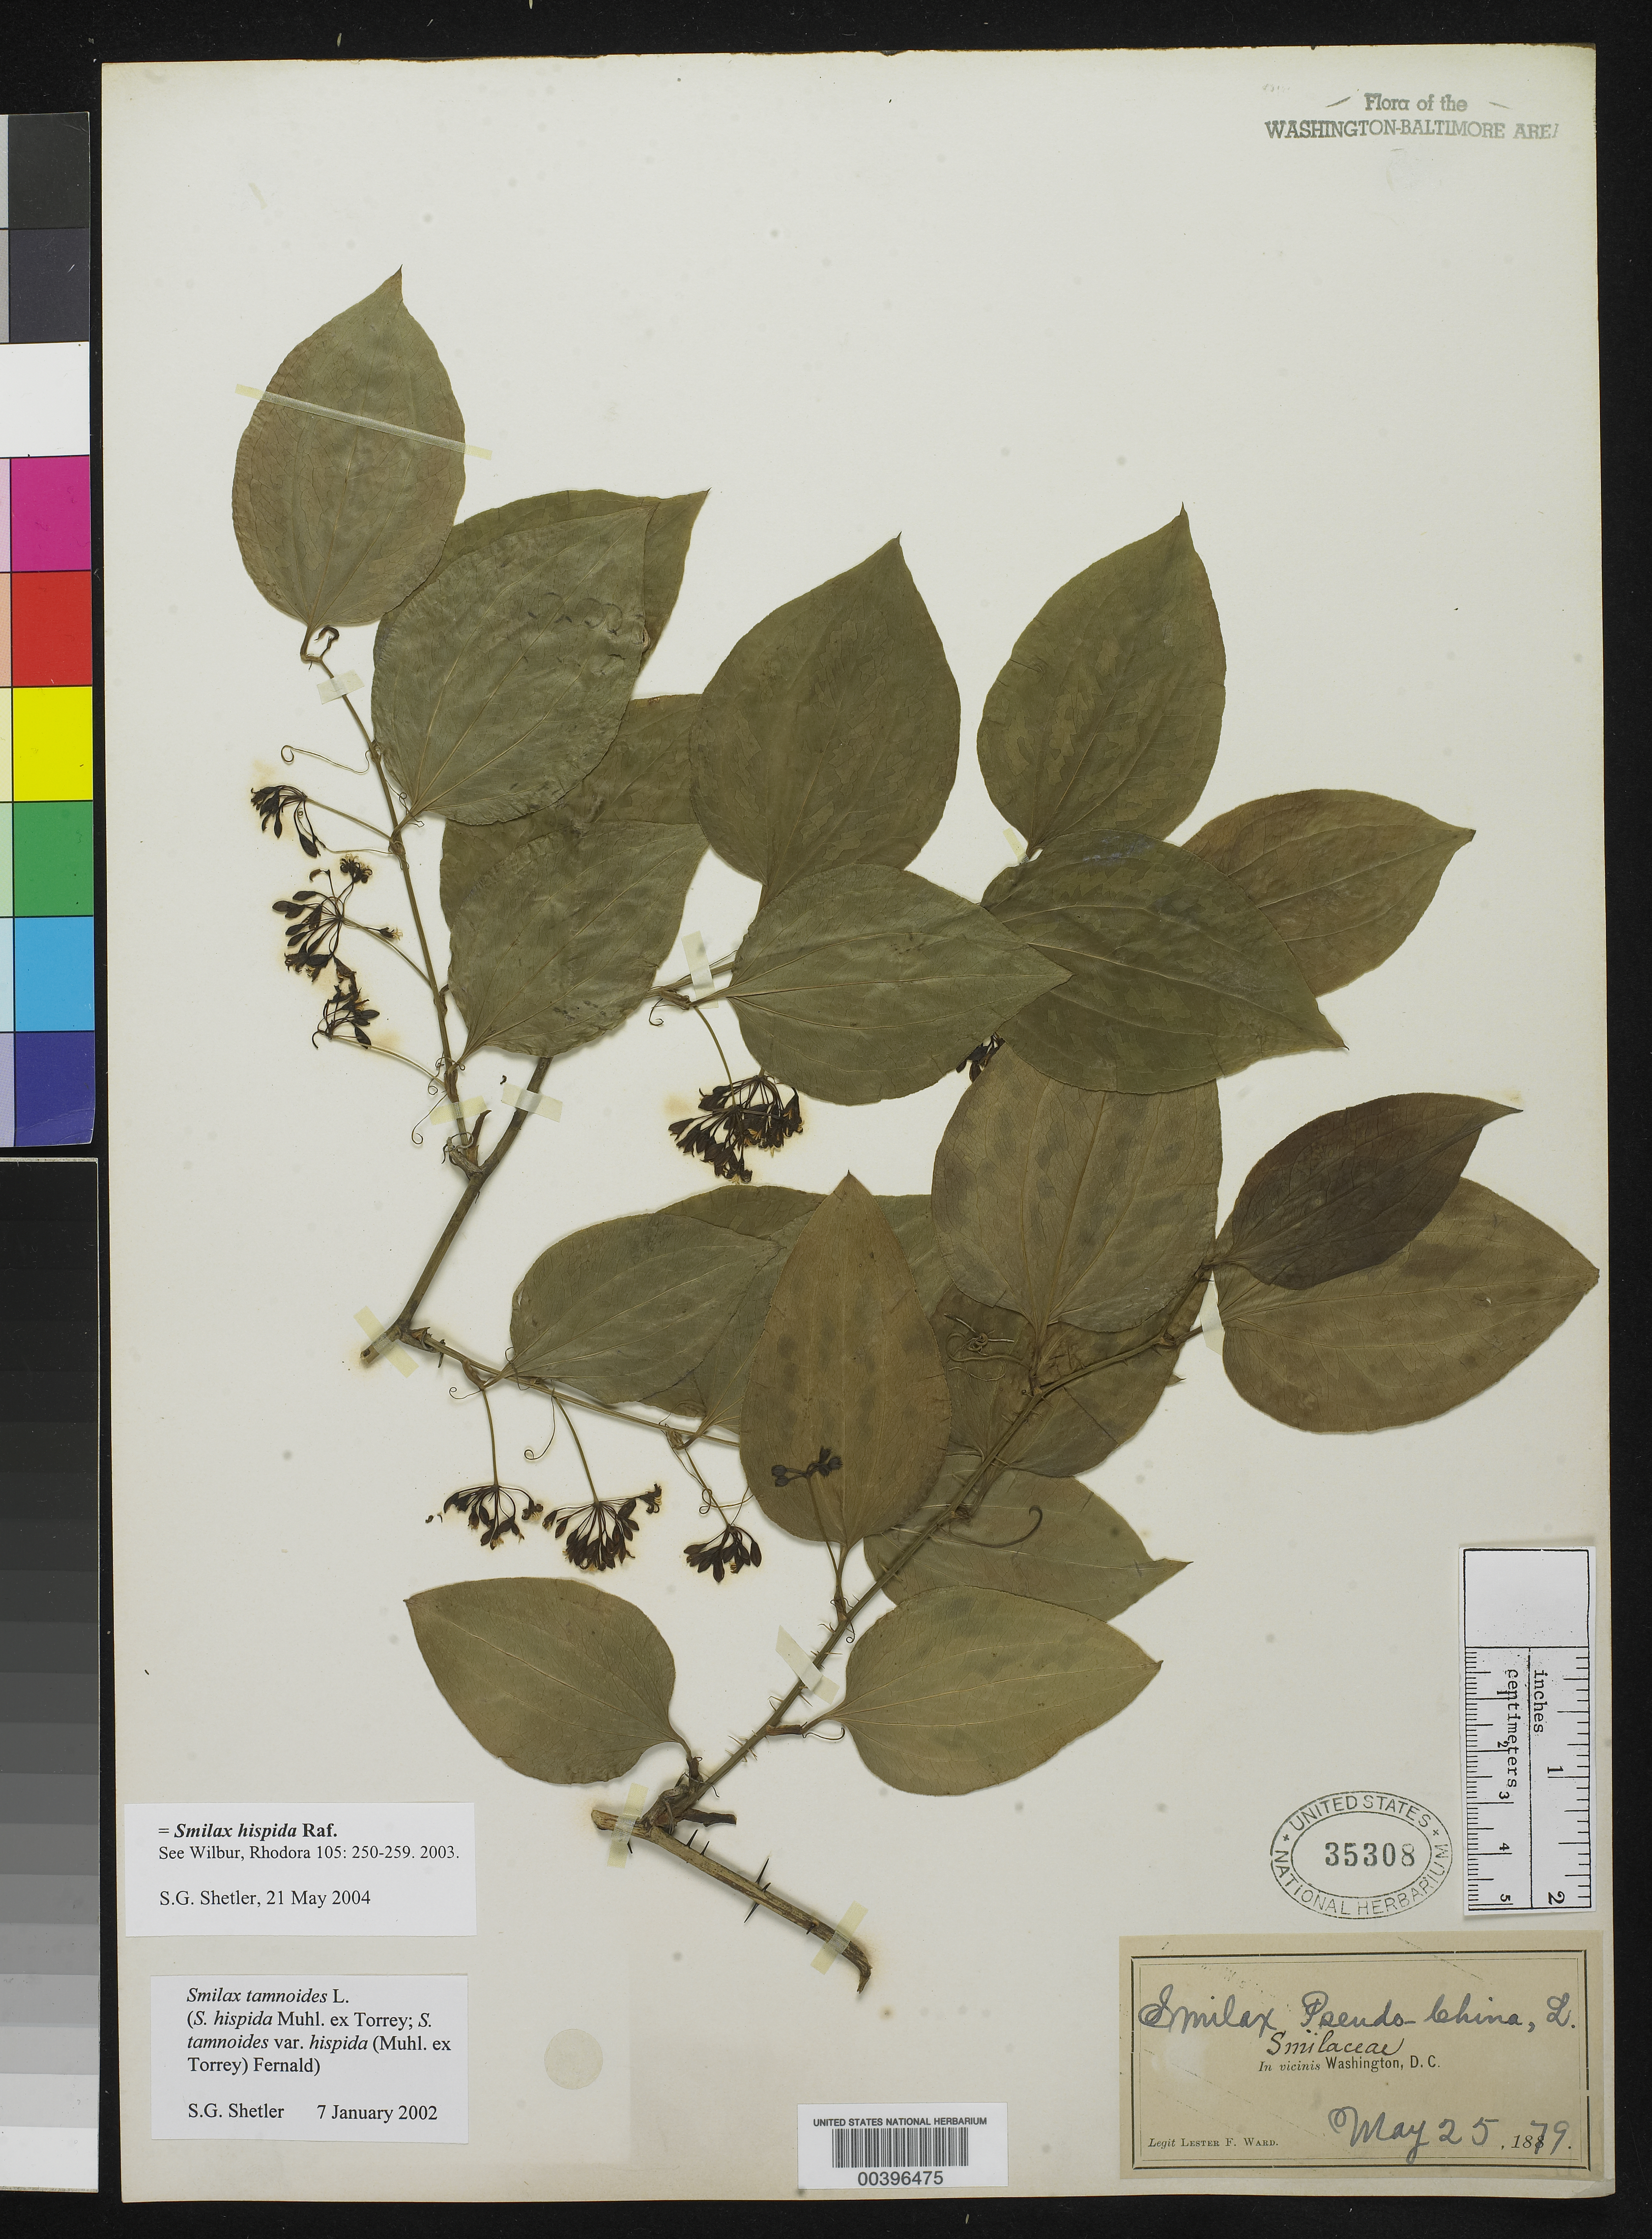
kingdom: Plantae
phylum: Tracheophyta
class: Liliopsida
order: Liliales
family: Smilacaceae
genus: Smilax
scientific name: Smilax hispida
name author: Raf.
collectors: L. F. Ward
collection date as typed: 25 May 1879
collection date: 1879-05-25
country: United States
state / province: District of Columbia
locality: Washington DC area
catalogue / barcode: US 35308